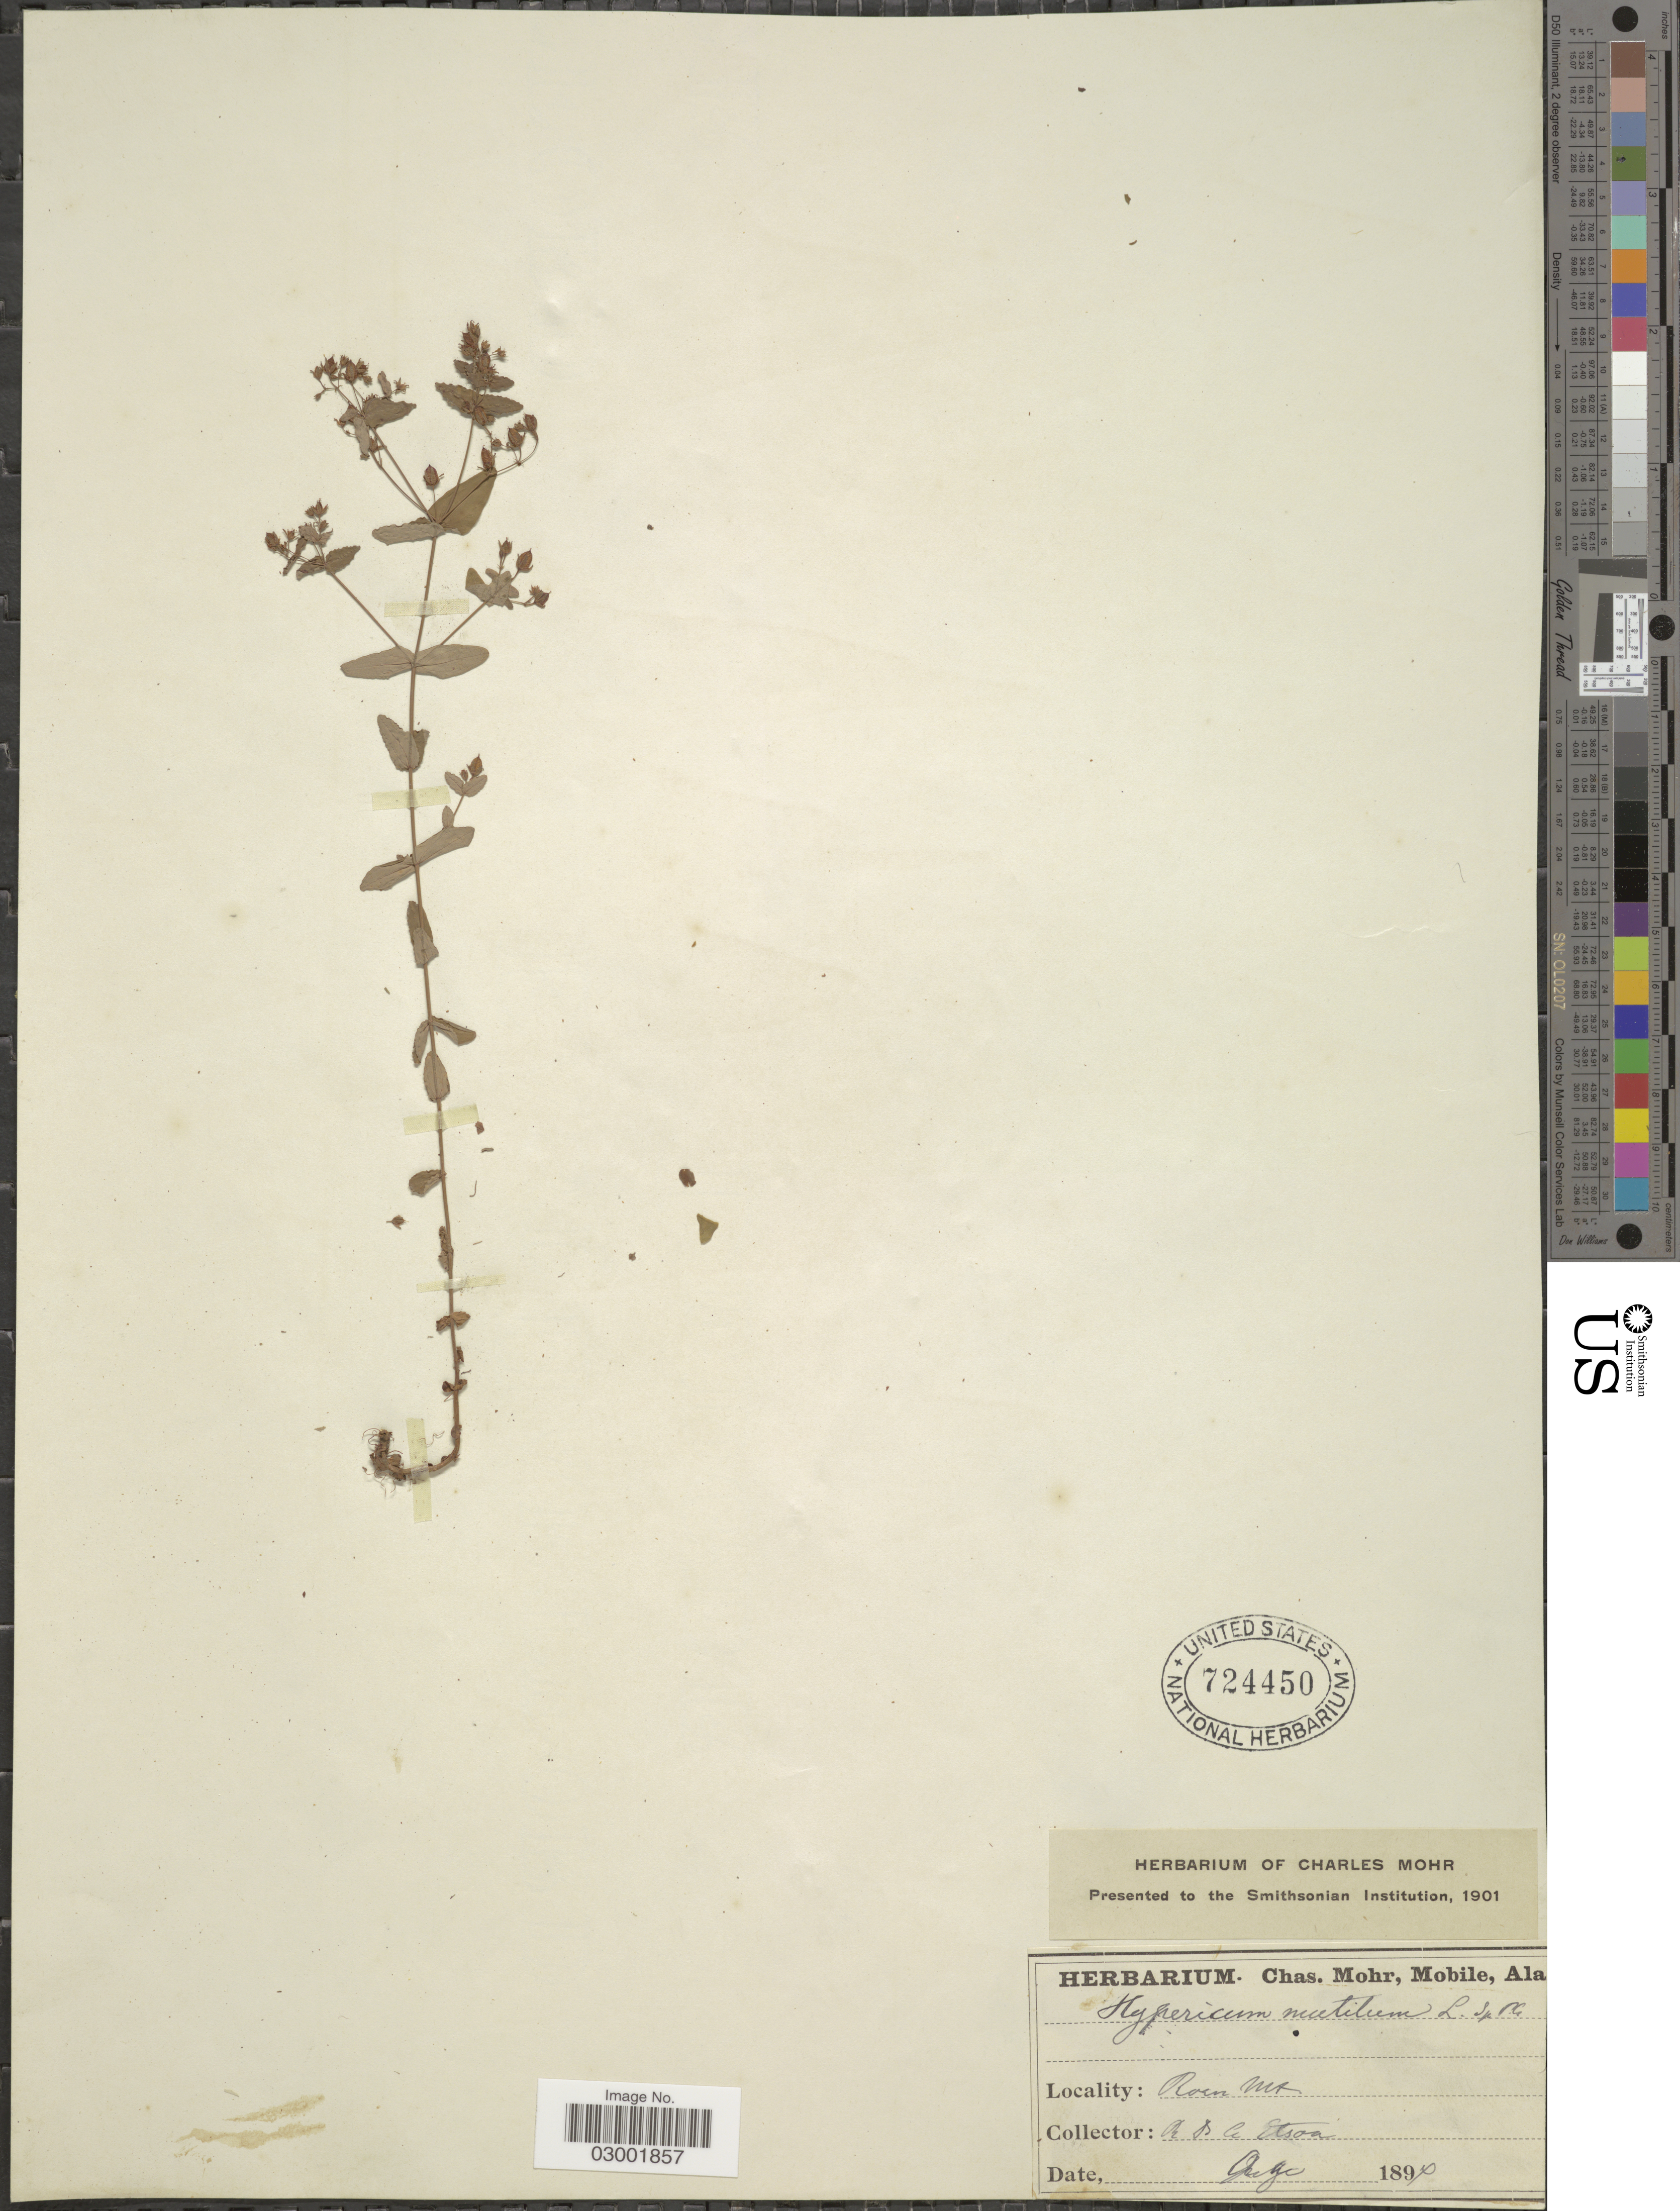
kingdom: Plantae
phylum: Tracheophyta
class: Magnoliopsida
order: Malpighiales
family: Hypericaceae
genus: Hypericum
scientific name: Hypericum mutilum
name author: L.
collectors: R. Etson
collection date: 1890-07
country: Italy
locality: Roen Mt.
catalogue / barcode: US 724450